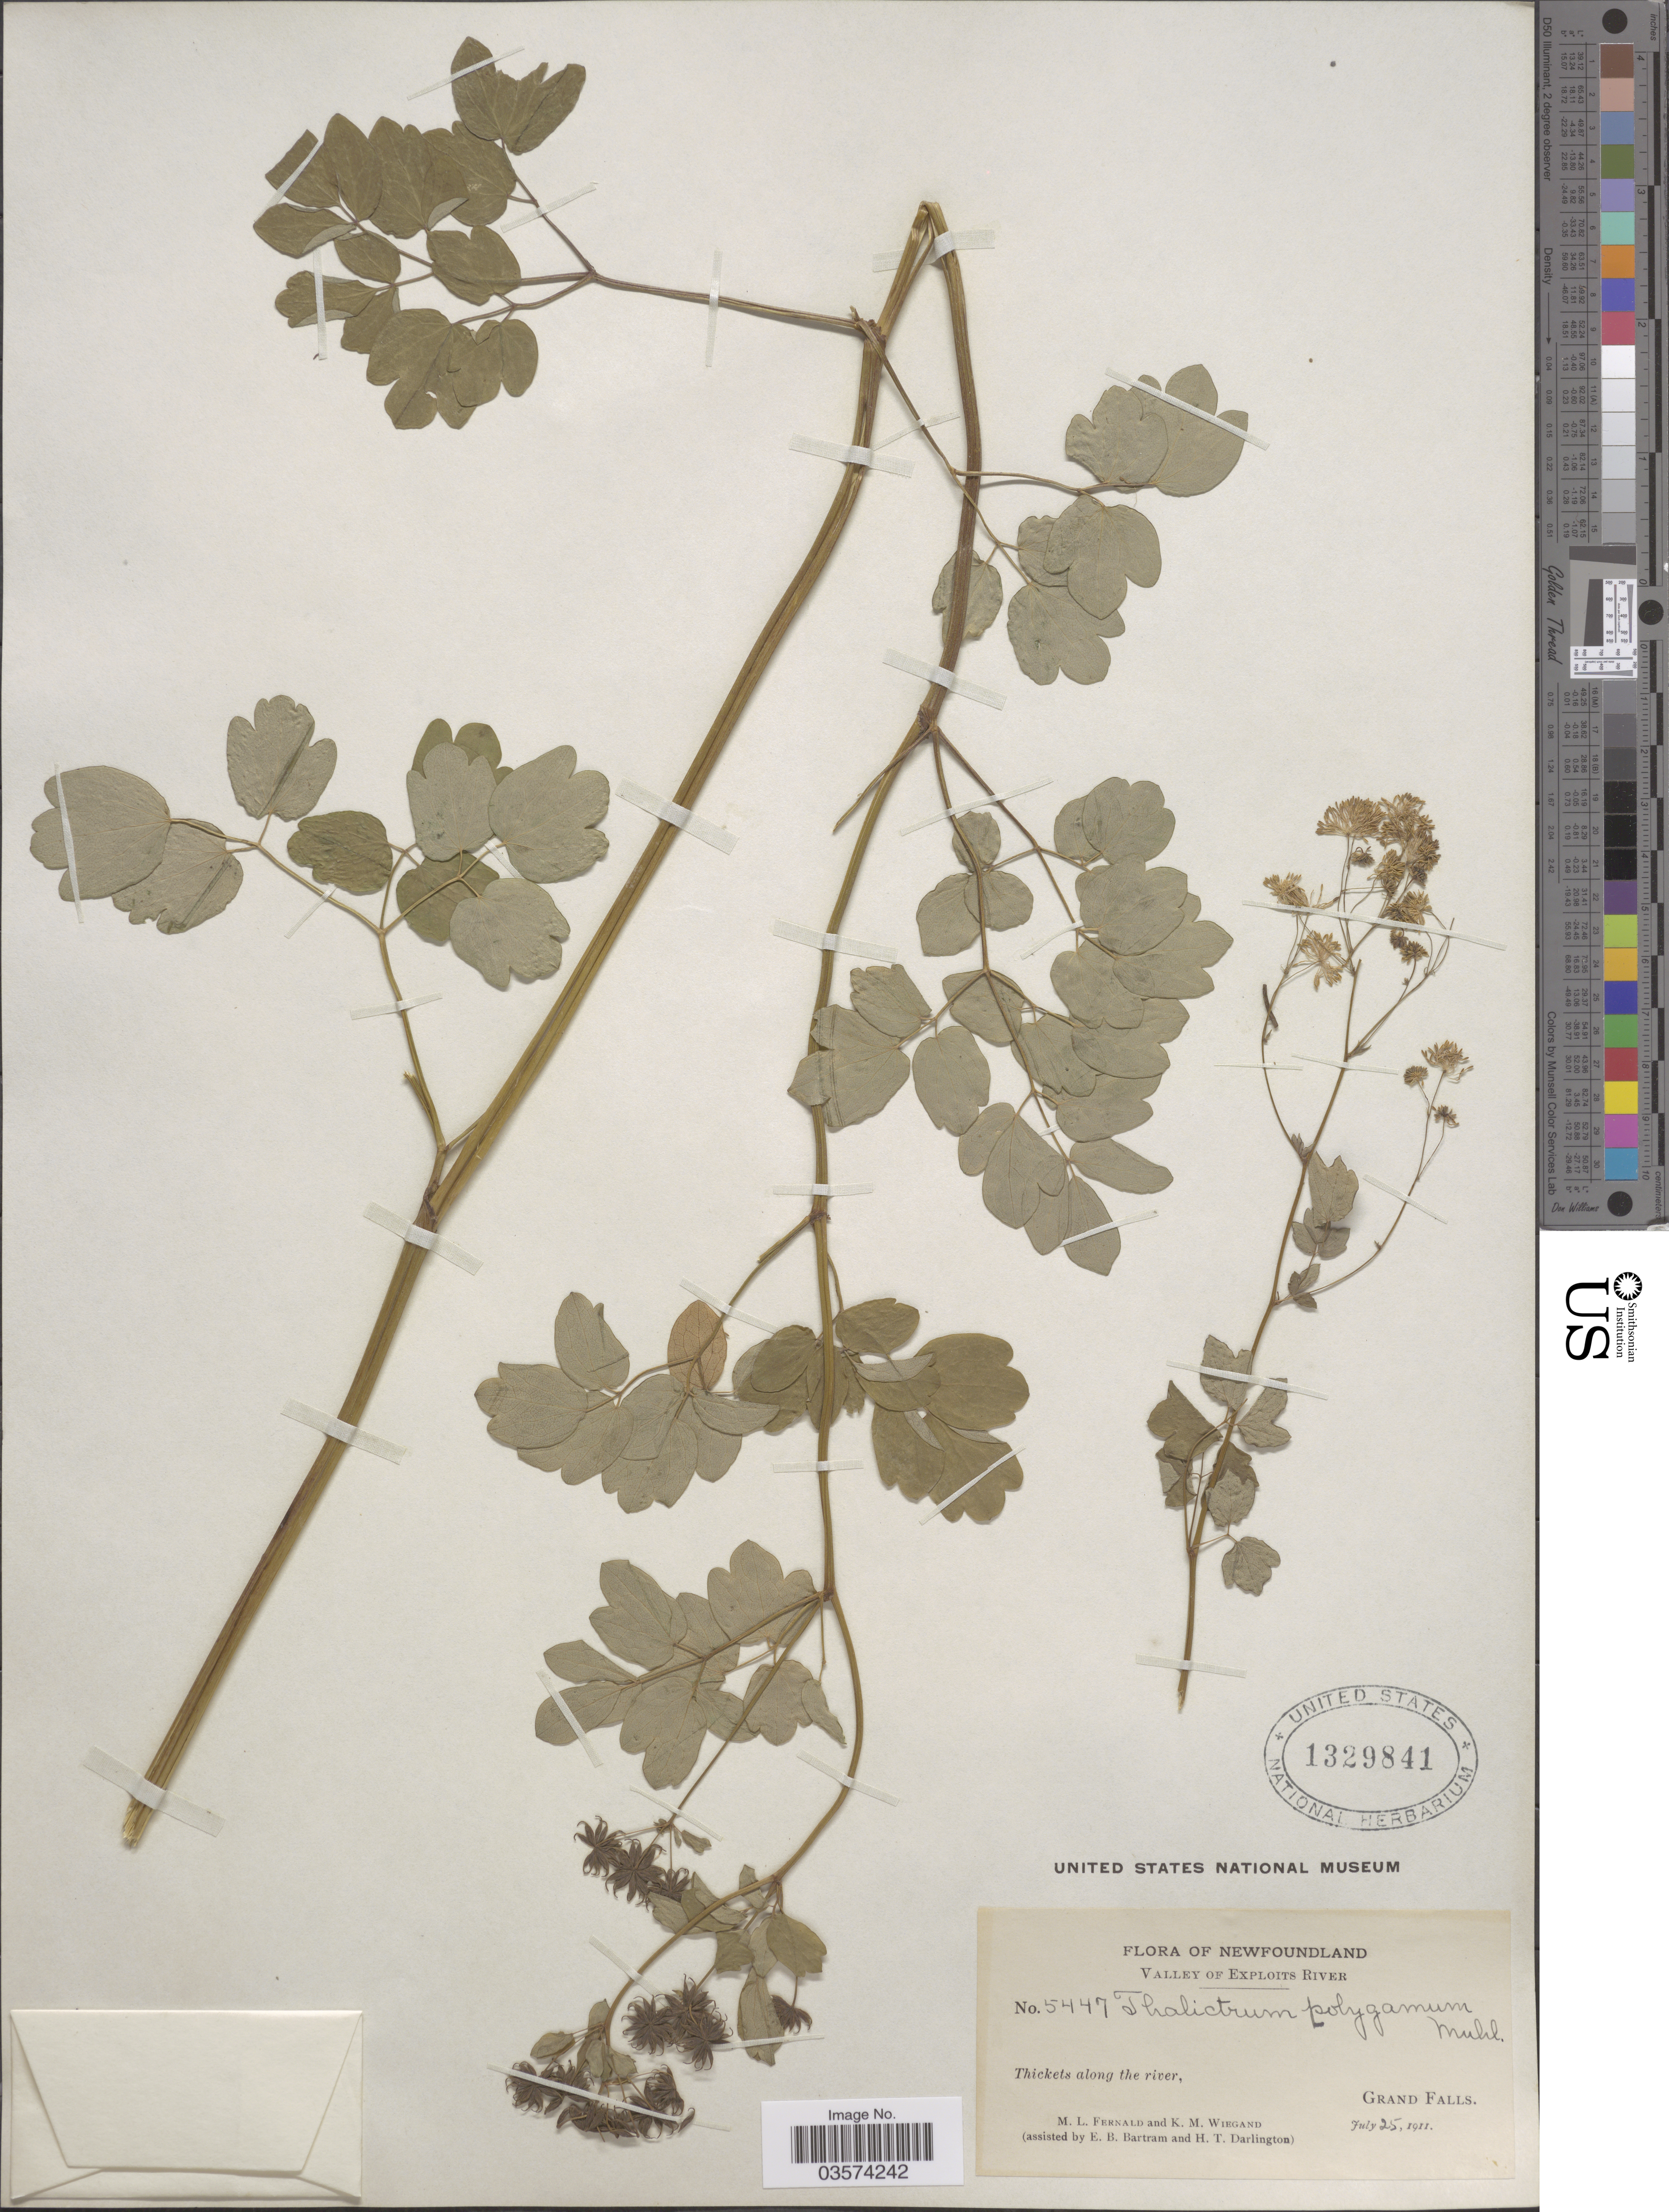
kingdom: Plantae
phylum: Tracheophyta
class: Magnoliopsida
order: Ranunculales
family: Ranunculaceae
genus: Thalictrum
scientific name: Thalictrum pubescens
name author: Pursh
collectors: M. L. Fernald, K. M. Wiegand, E. B. Bartram & H. Darlington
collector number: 5447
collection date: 1911-07-25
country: Canada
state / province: Newfoundland and Labrador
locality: Valley of Exploits River. Grand Falls.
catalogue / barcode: US 1329841